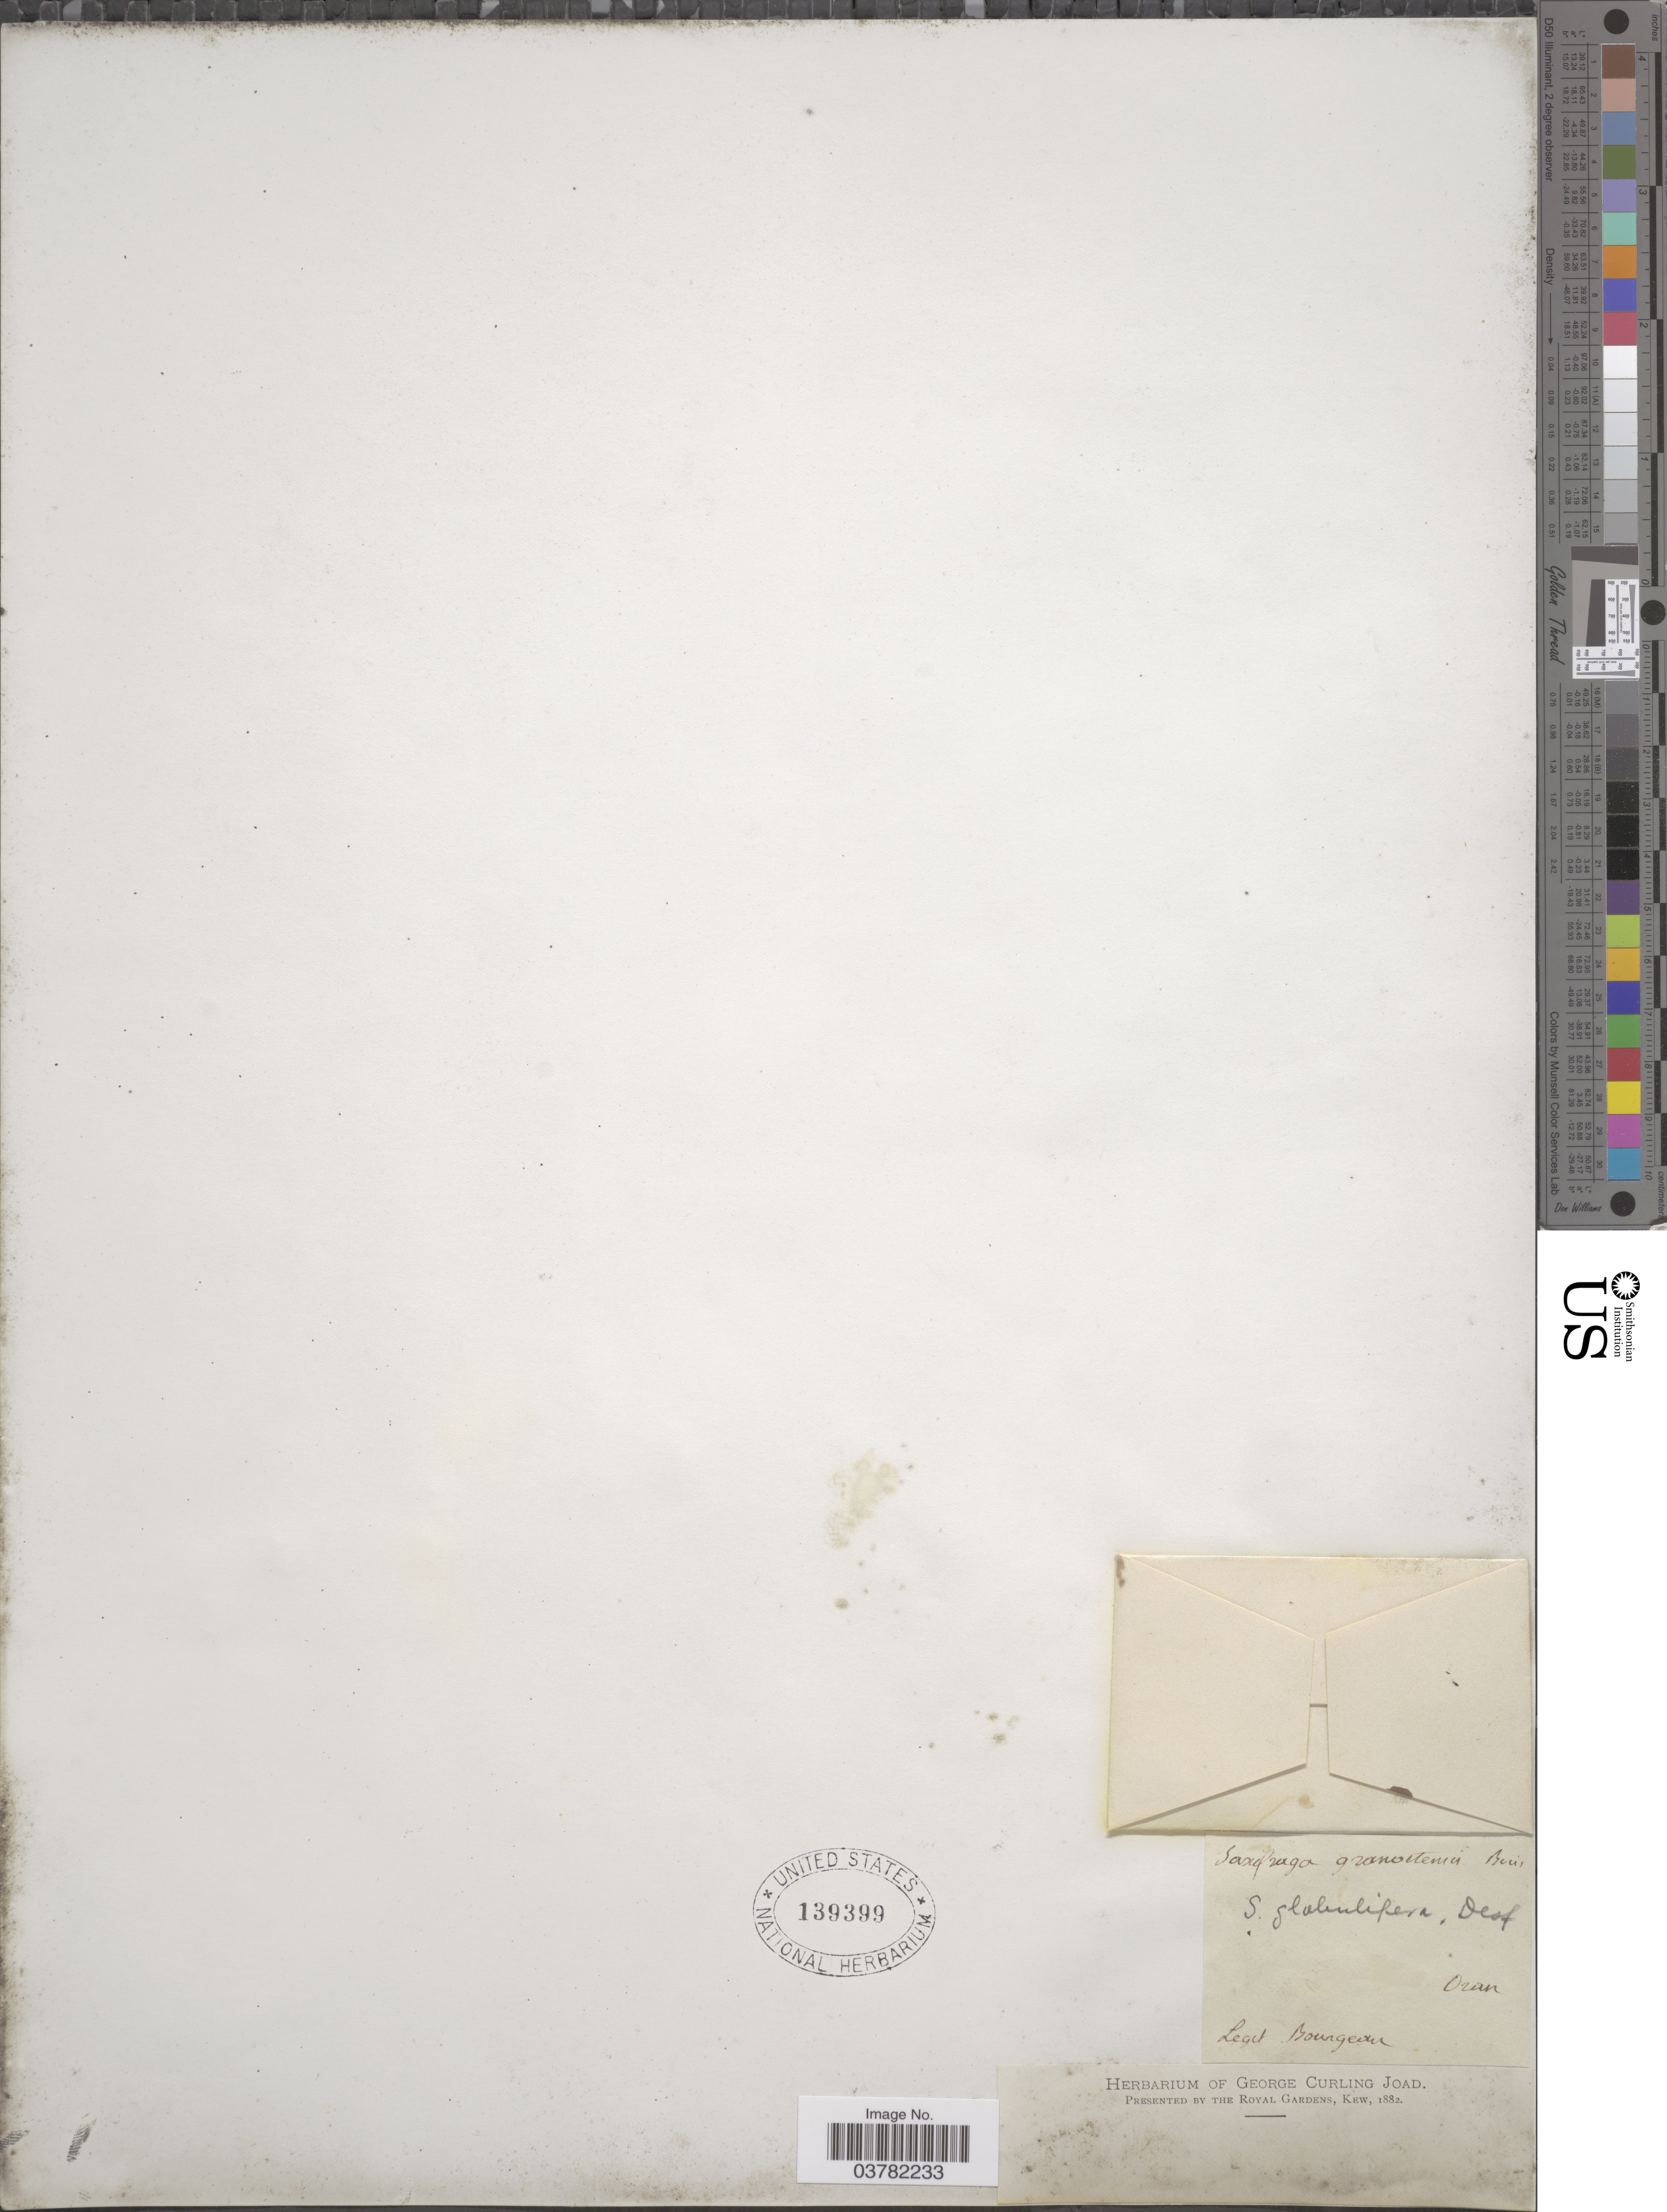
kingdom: Plantae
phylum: Tracheophyta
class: Magnoliopsida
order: Saxifragales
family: Saxifragaceae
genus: Saxifraga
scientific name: Saxifraga globulifera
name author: Desf.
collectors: -. Bourgeau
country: Algeria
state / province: Oran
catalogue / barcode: US 139399